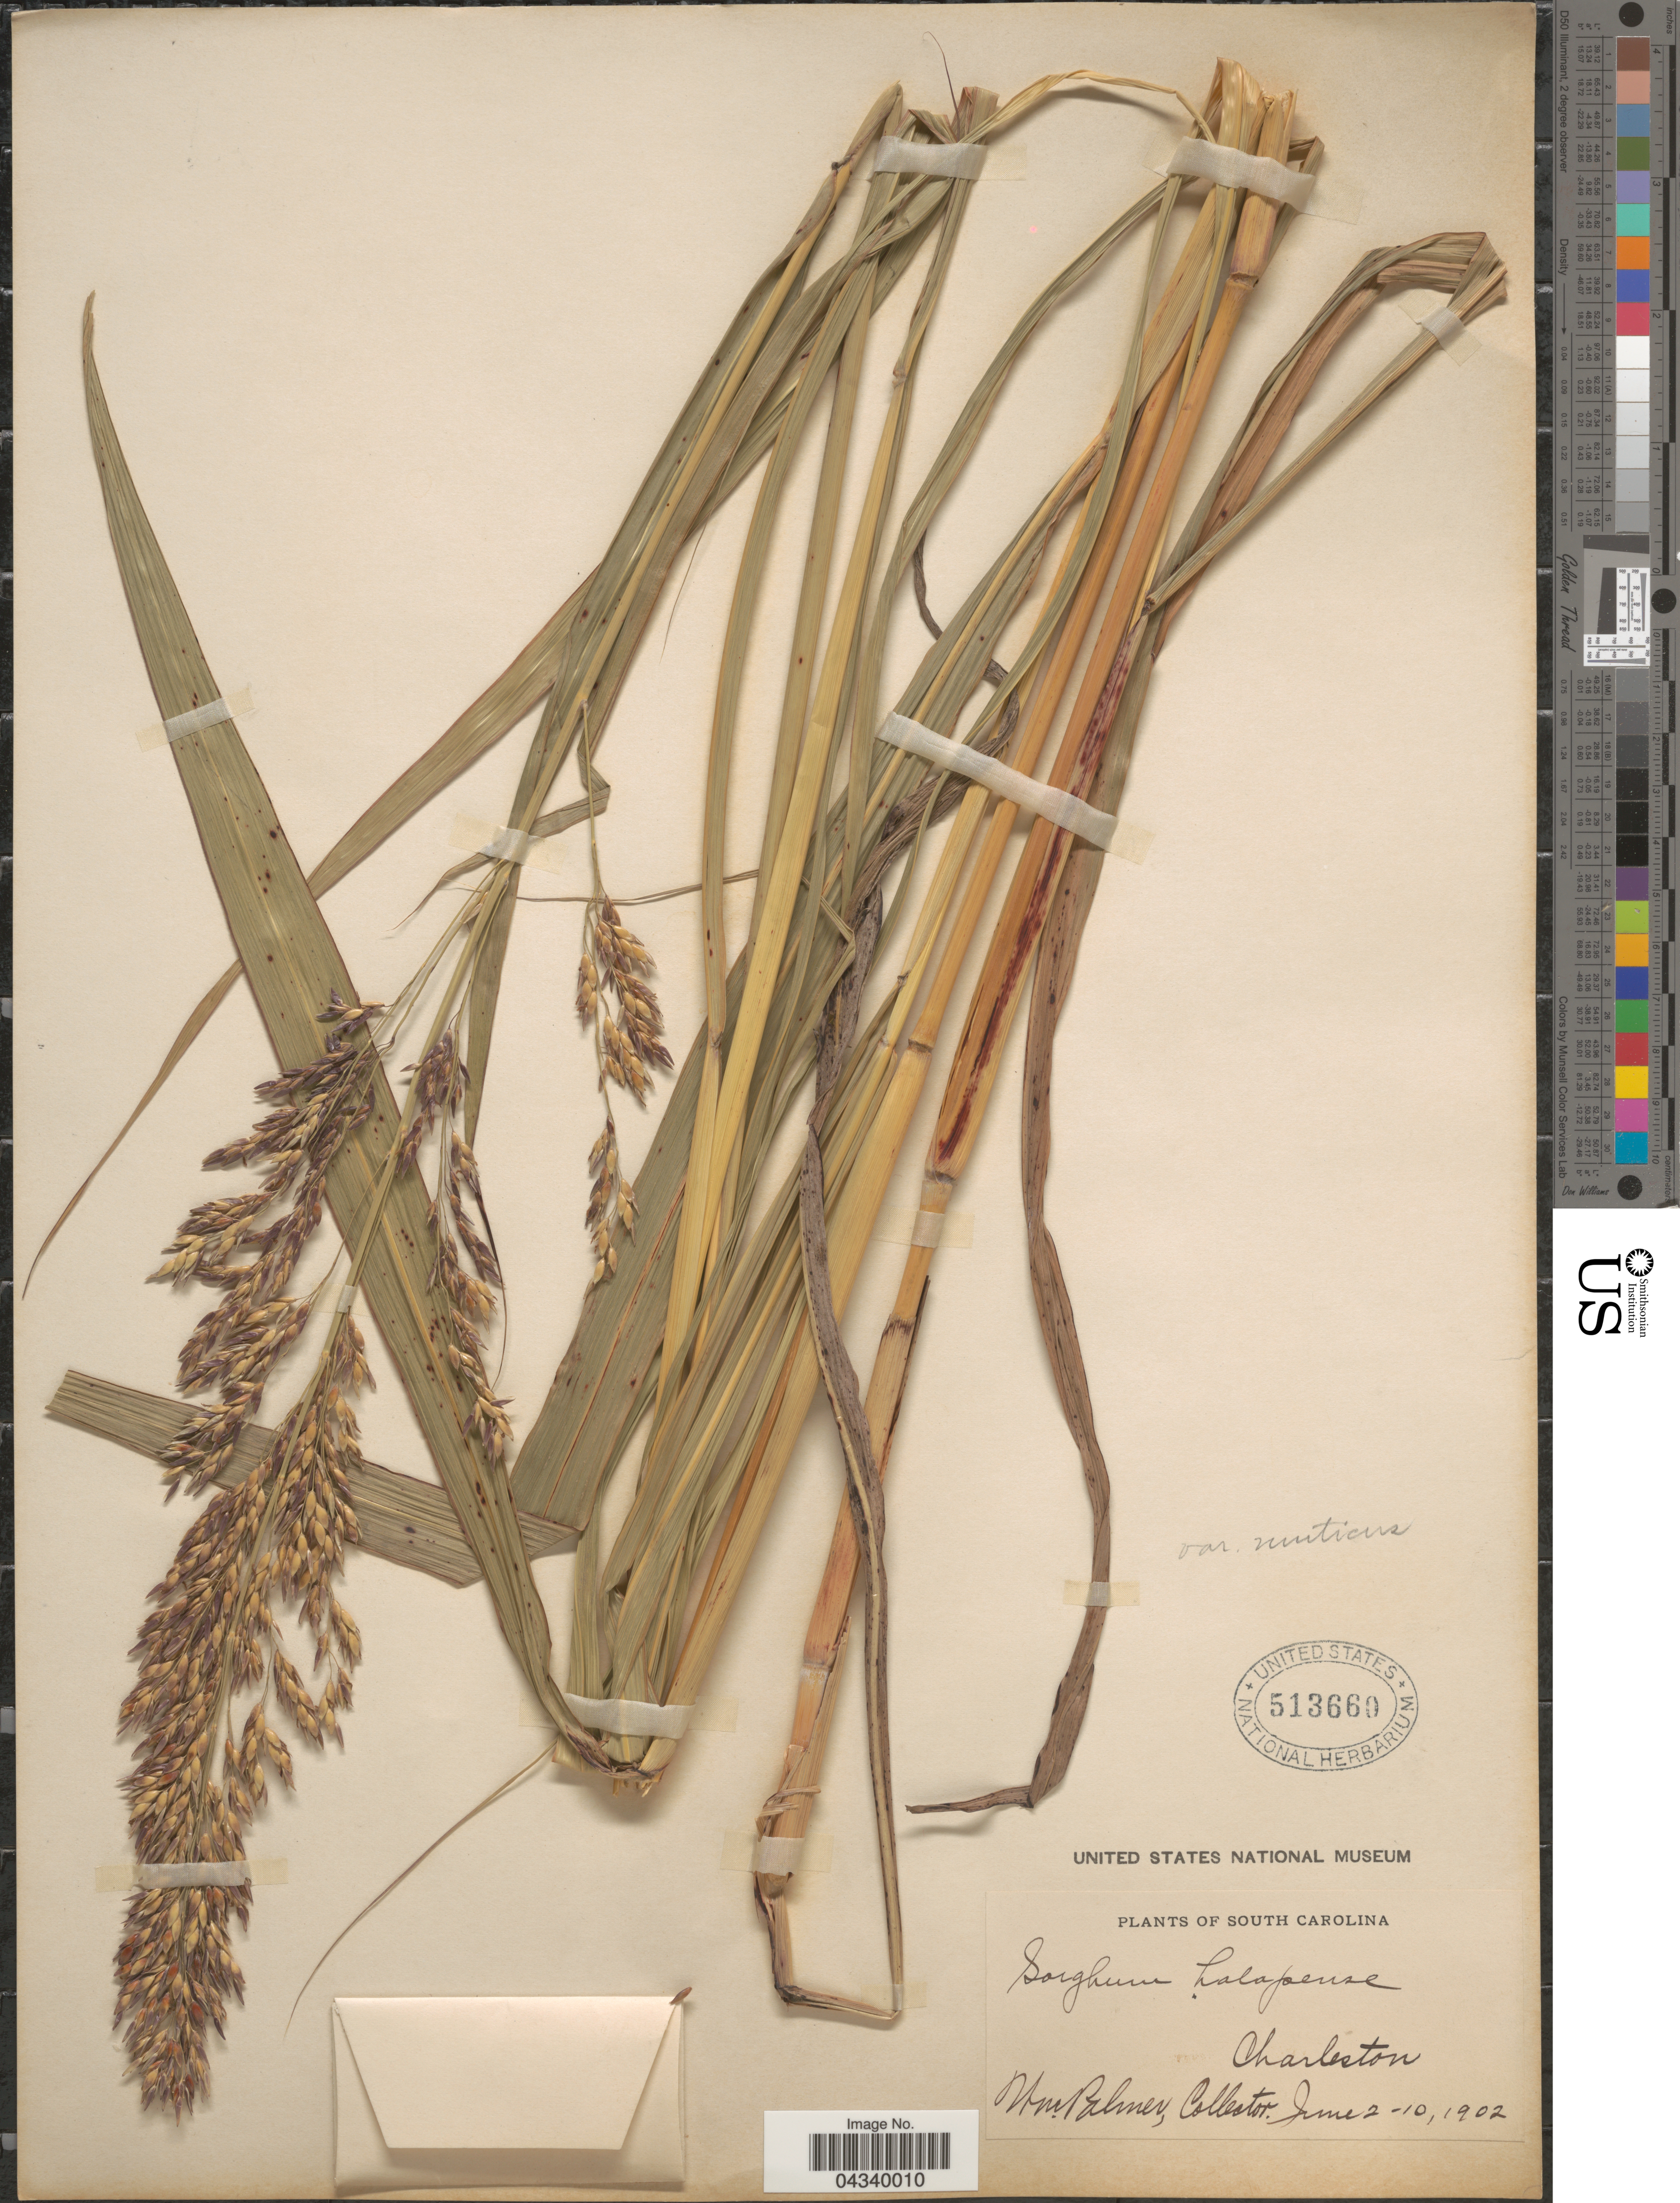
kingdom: Plantae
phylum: Tracheophyta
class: Liliopsida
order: Poales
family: Poaceae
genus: Sorghum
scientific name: Sorghum halepense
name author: (L.) Pers.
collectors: W. Palmer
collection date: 1902-06-02/1902-06-10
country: United States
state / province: South Carolina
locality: Charleston.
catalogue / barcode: US 513660